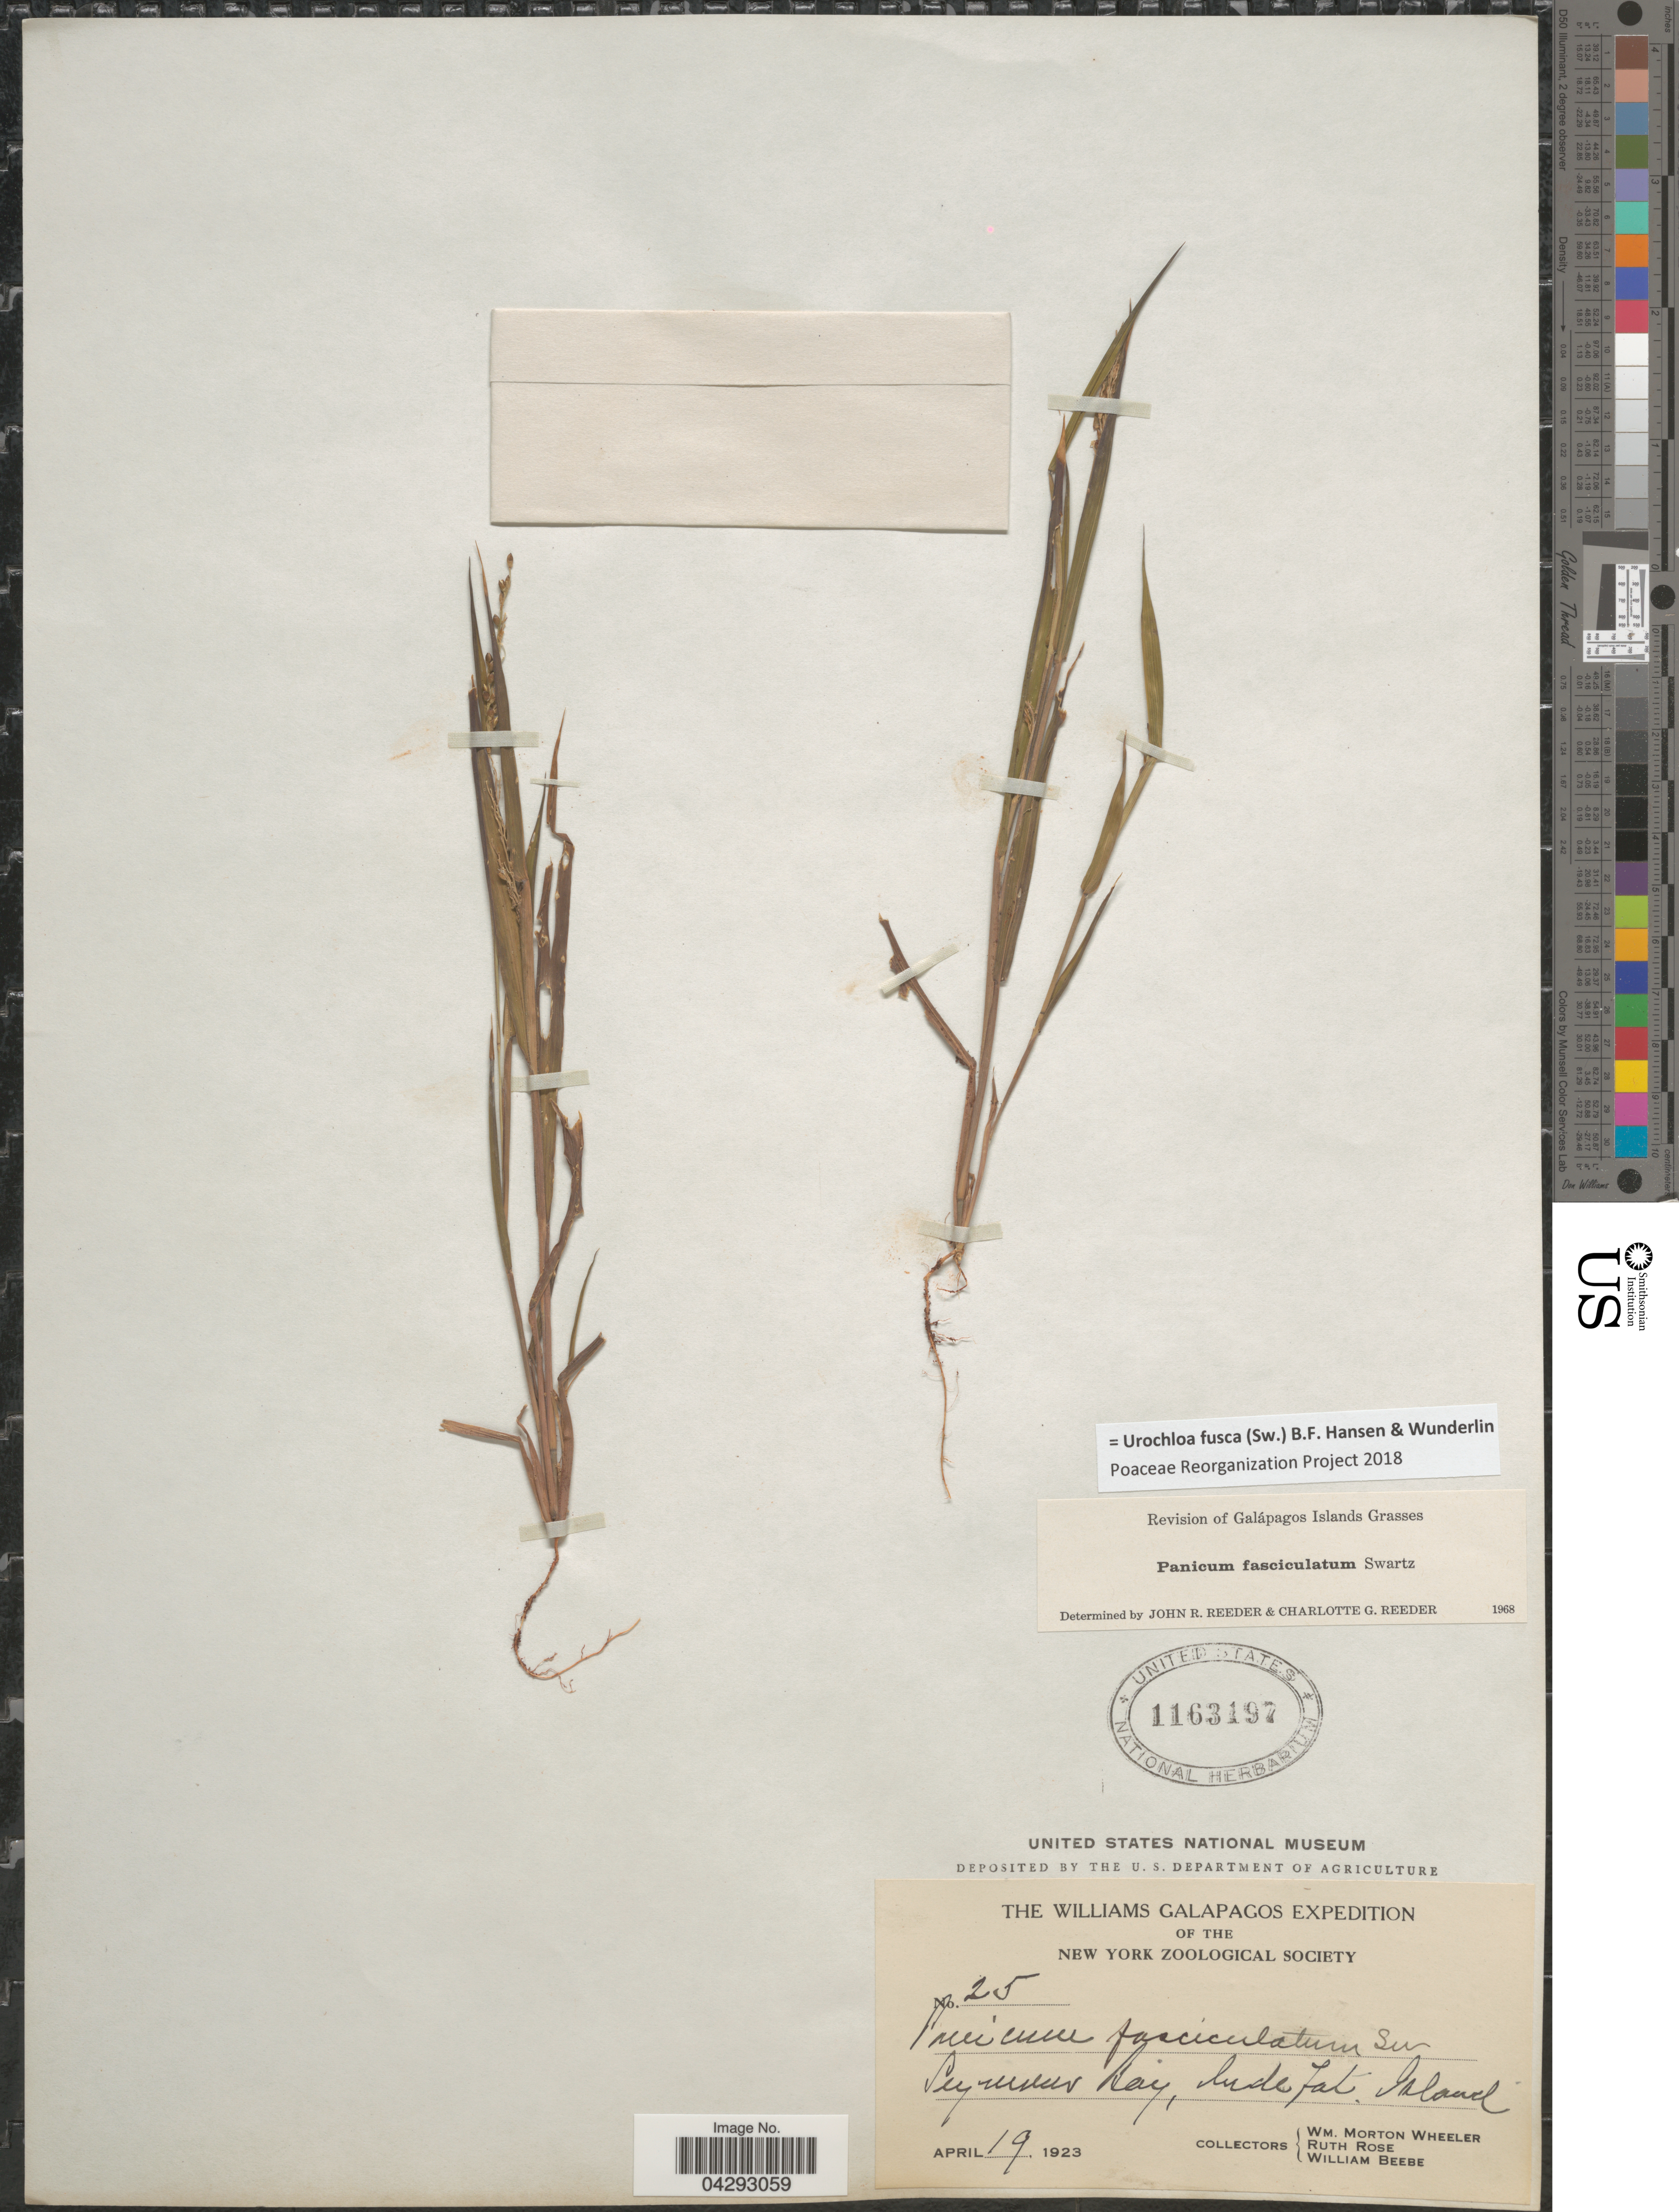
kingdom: Plantae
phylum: Tracheophyta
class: Liliopsida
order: Poales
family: Poaceae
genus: Urochloa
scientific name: Urochloa fusca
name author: (Sw.) B.F. Hansen & Wunderlin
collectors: W. Wheeler, R. Rose & W. Beebe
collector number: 25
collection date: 1923-04-19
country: Ecuador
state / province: Colón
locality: The Williams Galapagos Expedition. Seymour Bay, Indefat. Island.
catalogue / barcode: US 1163197